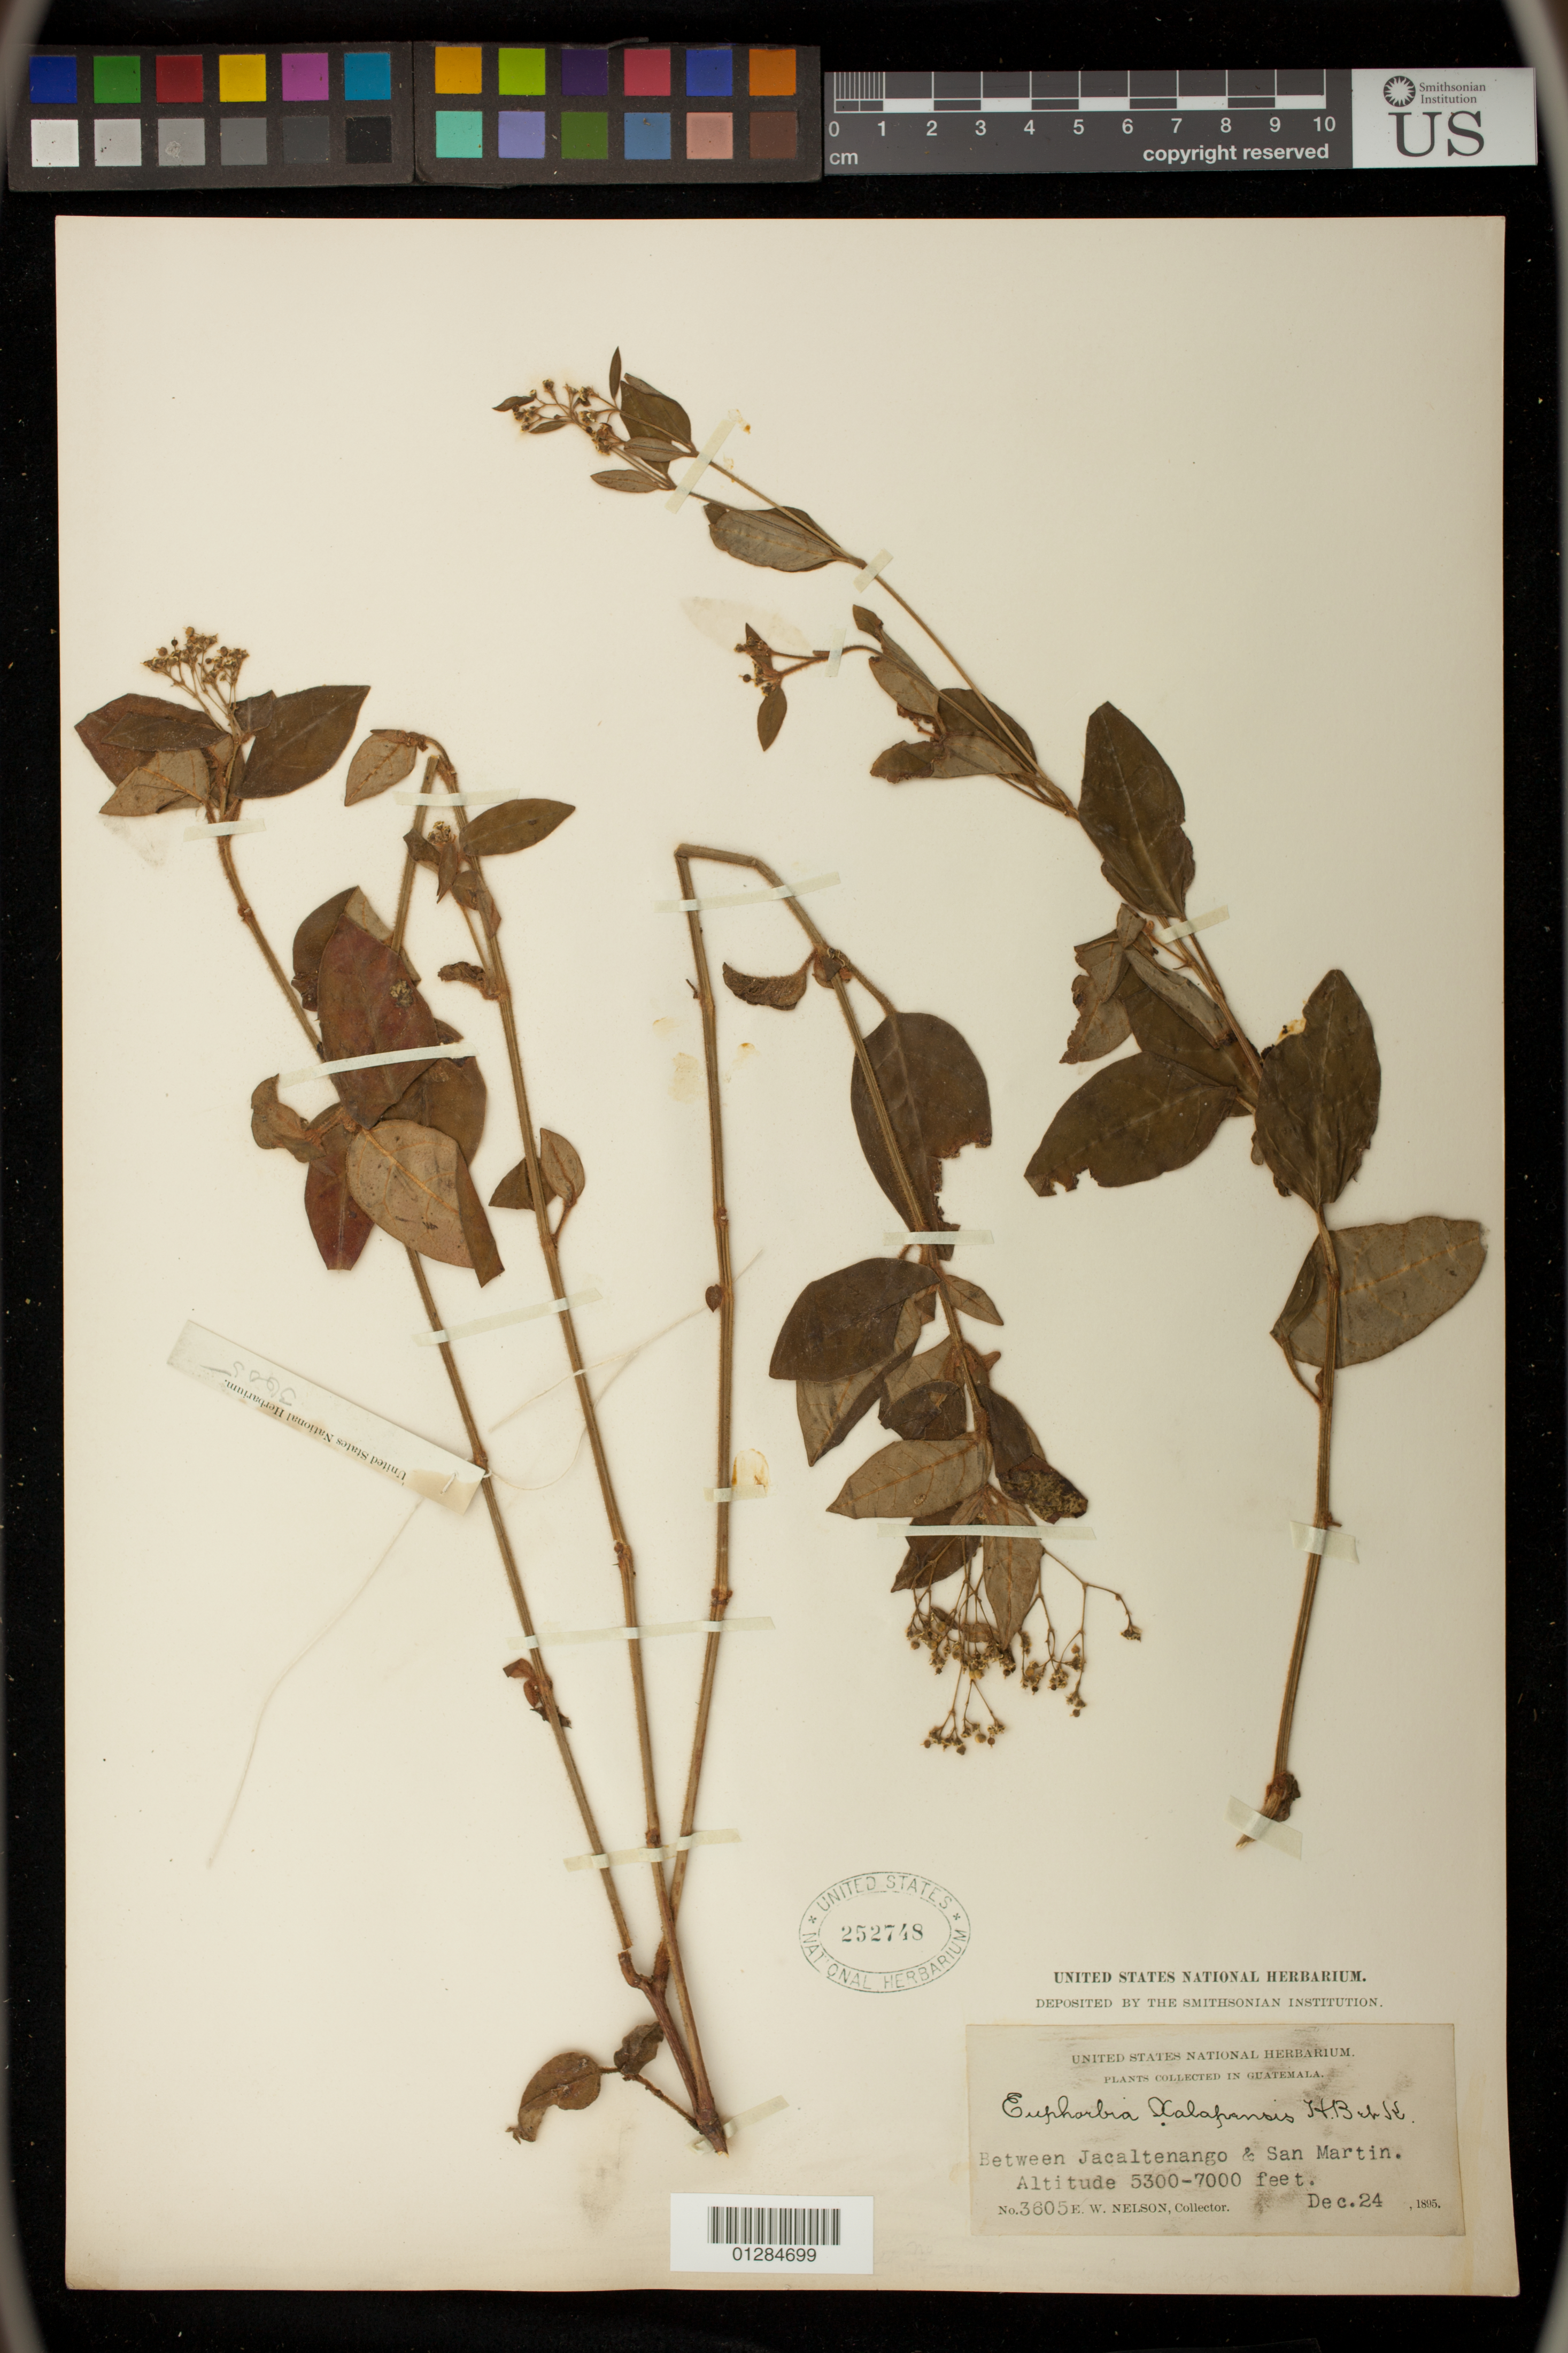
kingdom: Plantae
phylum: Tracheophyta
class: Magnoliopsida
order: Malpighiales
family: Euphorbiaceae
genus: Euphorbia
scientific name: Euphorbia xalapensis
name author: Kunth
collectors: E. W. Nelson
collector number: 3605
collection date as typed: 24 Dec 1895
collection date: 1895-12-24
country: Guatemala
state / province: Huehuetenango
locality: Between Jacaltenango & San Martin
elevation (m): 1615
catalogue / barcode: US 252748